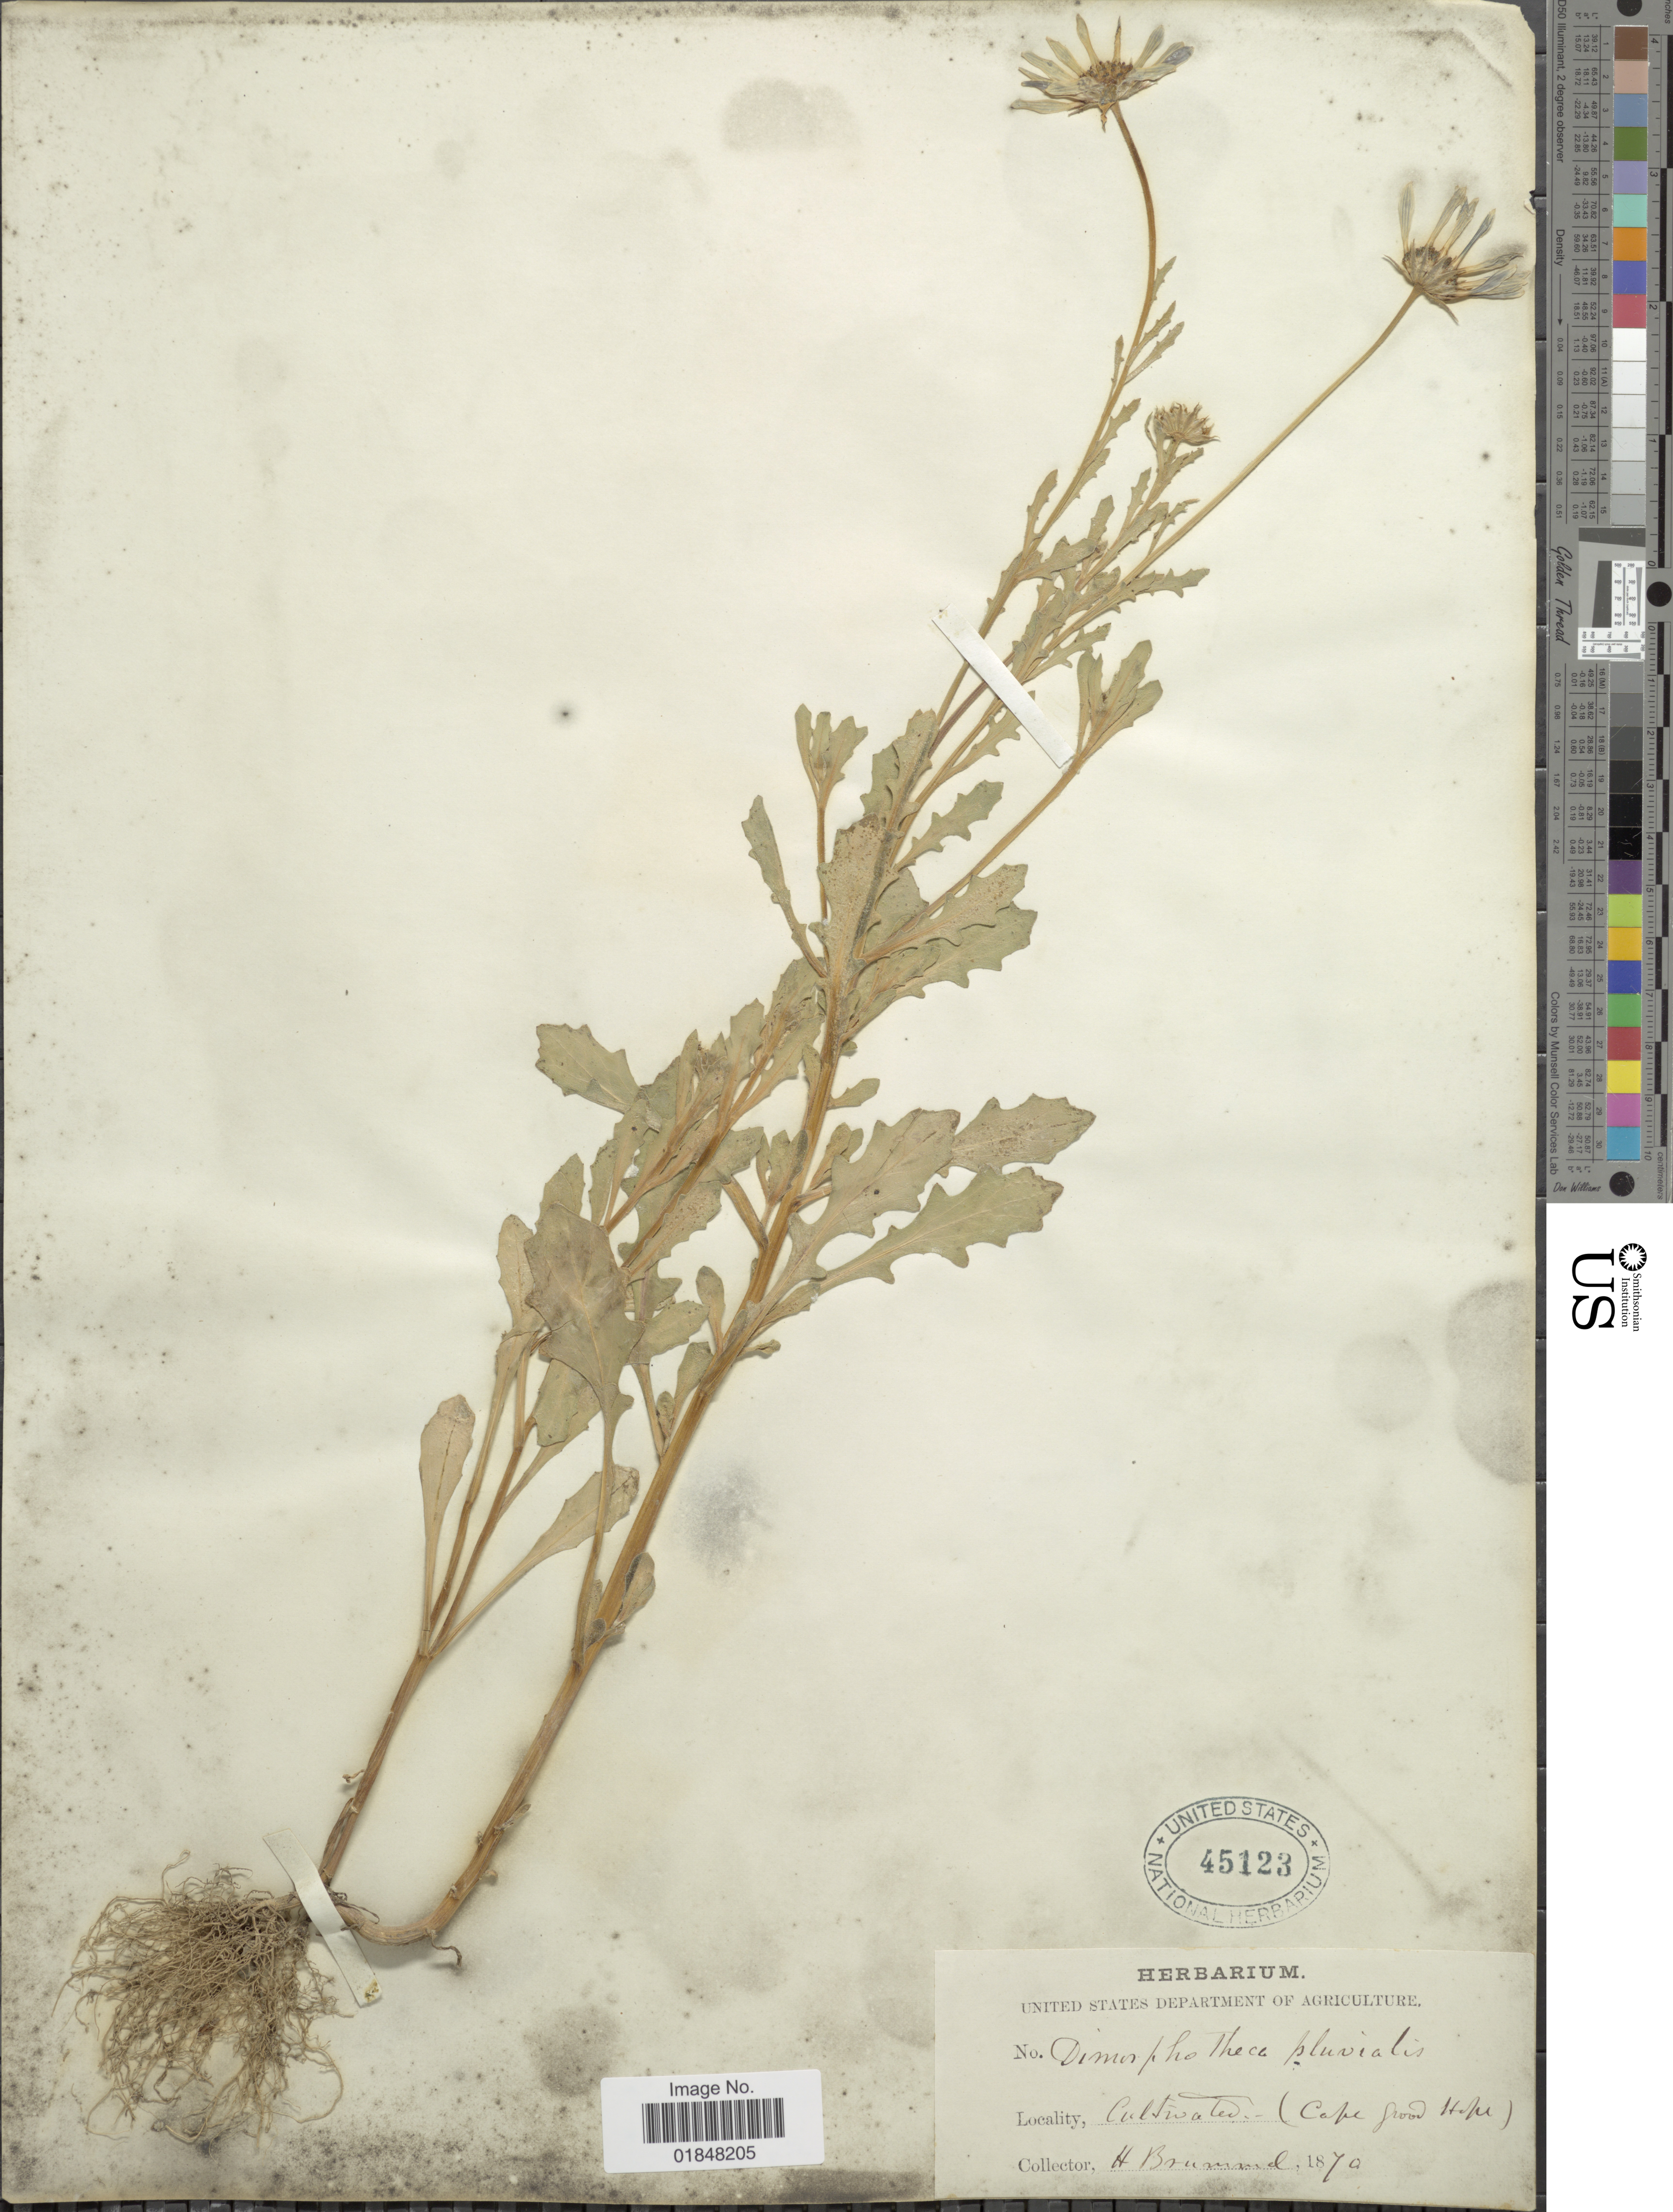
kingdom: Plantae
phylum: Tracheophyta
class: Magnoliopsida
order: Asterales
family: Asteraceae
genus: Dimorphotheca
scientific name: Dimorphotheca pluvialis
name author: (L.) Moench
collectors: H. Brummel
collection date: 1870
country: South Africa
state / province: Western Cape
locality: Cape Good Hope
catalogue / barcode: US 45123